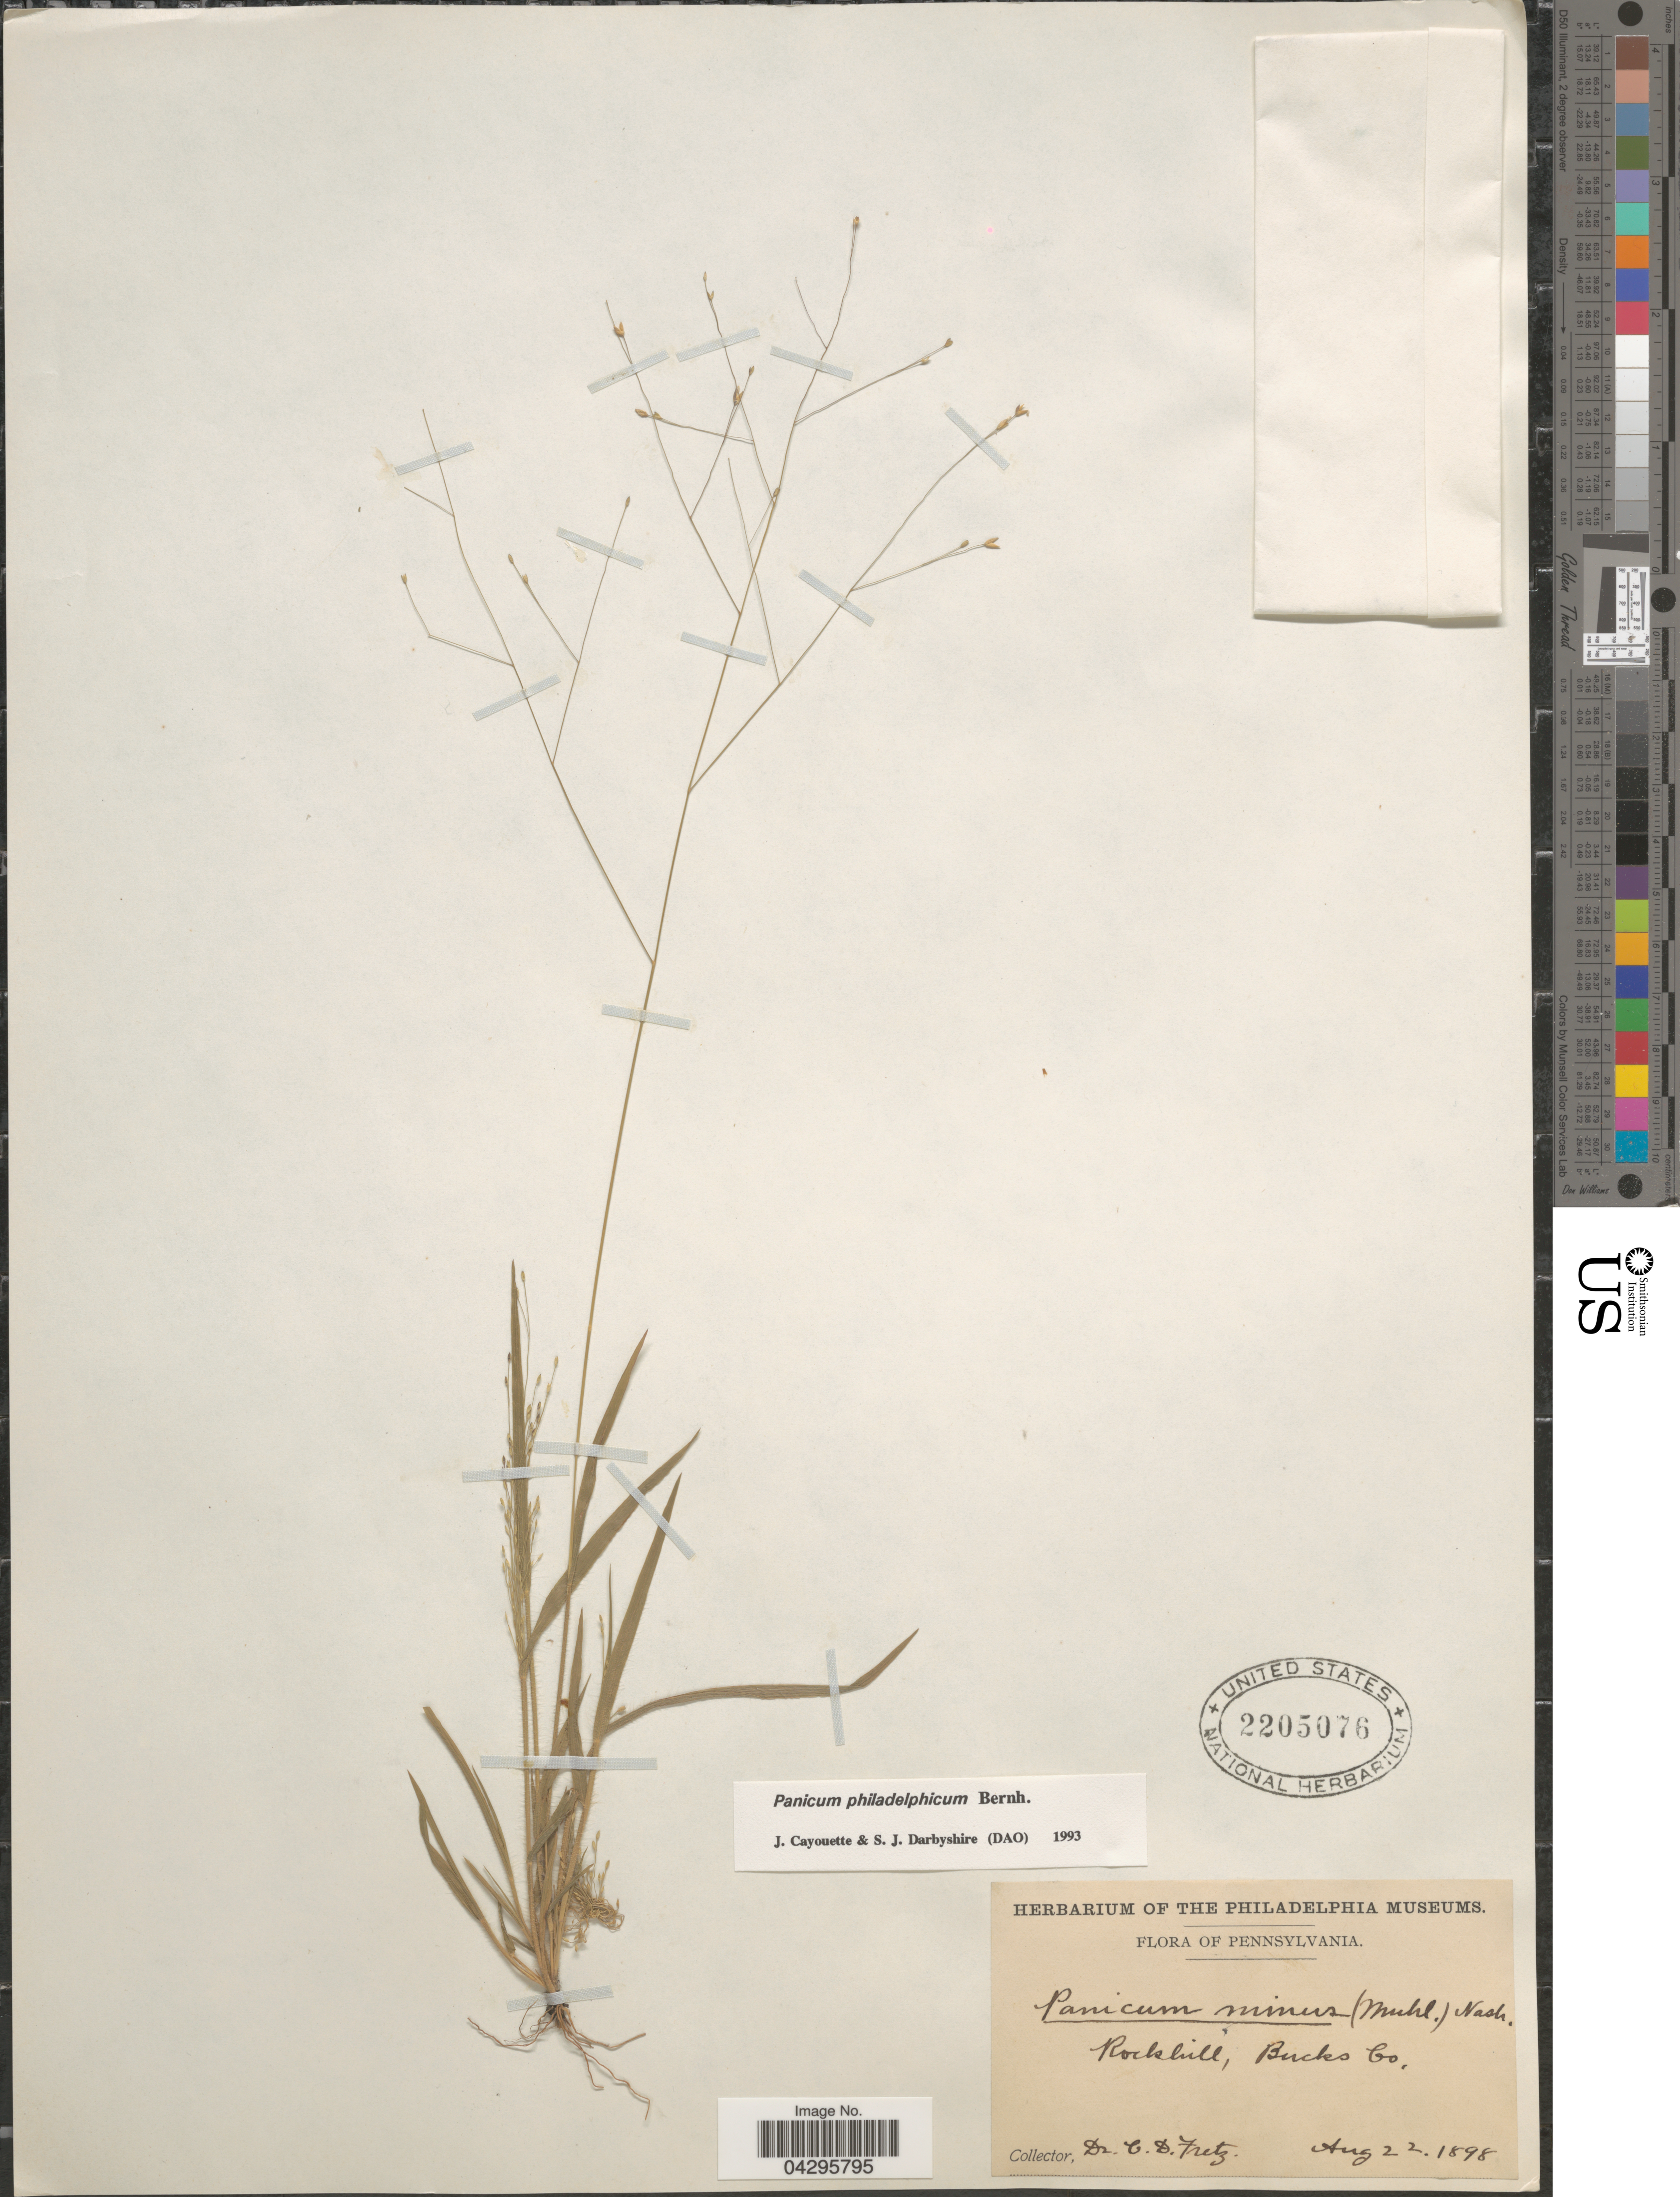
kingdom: Plantae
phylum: Tracheophyta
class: Liliopsida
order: Poales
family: Poaceae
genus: Panicum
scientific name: Panicum philadelphicum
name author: Bernh. ex Trin.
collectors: C. D. Fretz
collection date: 1898-08-22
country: United States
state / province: Pennsylvania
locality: Rockhill, Bucks Co.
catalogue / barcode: US 2205076